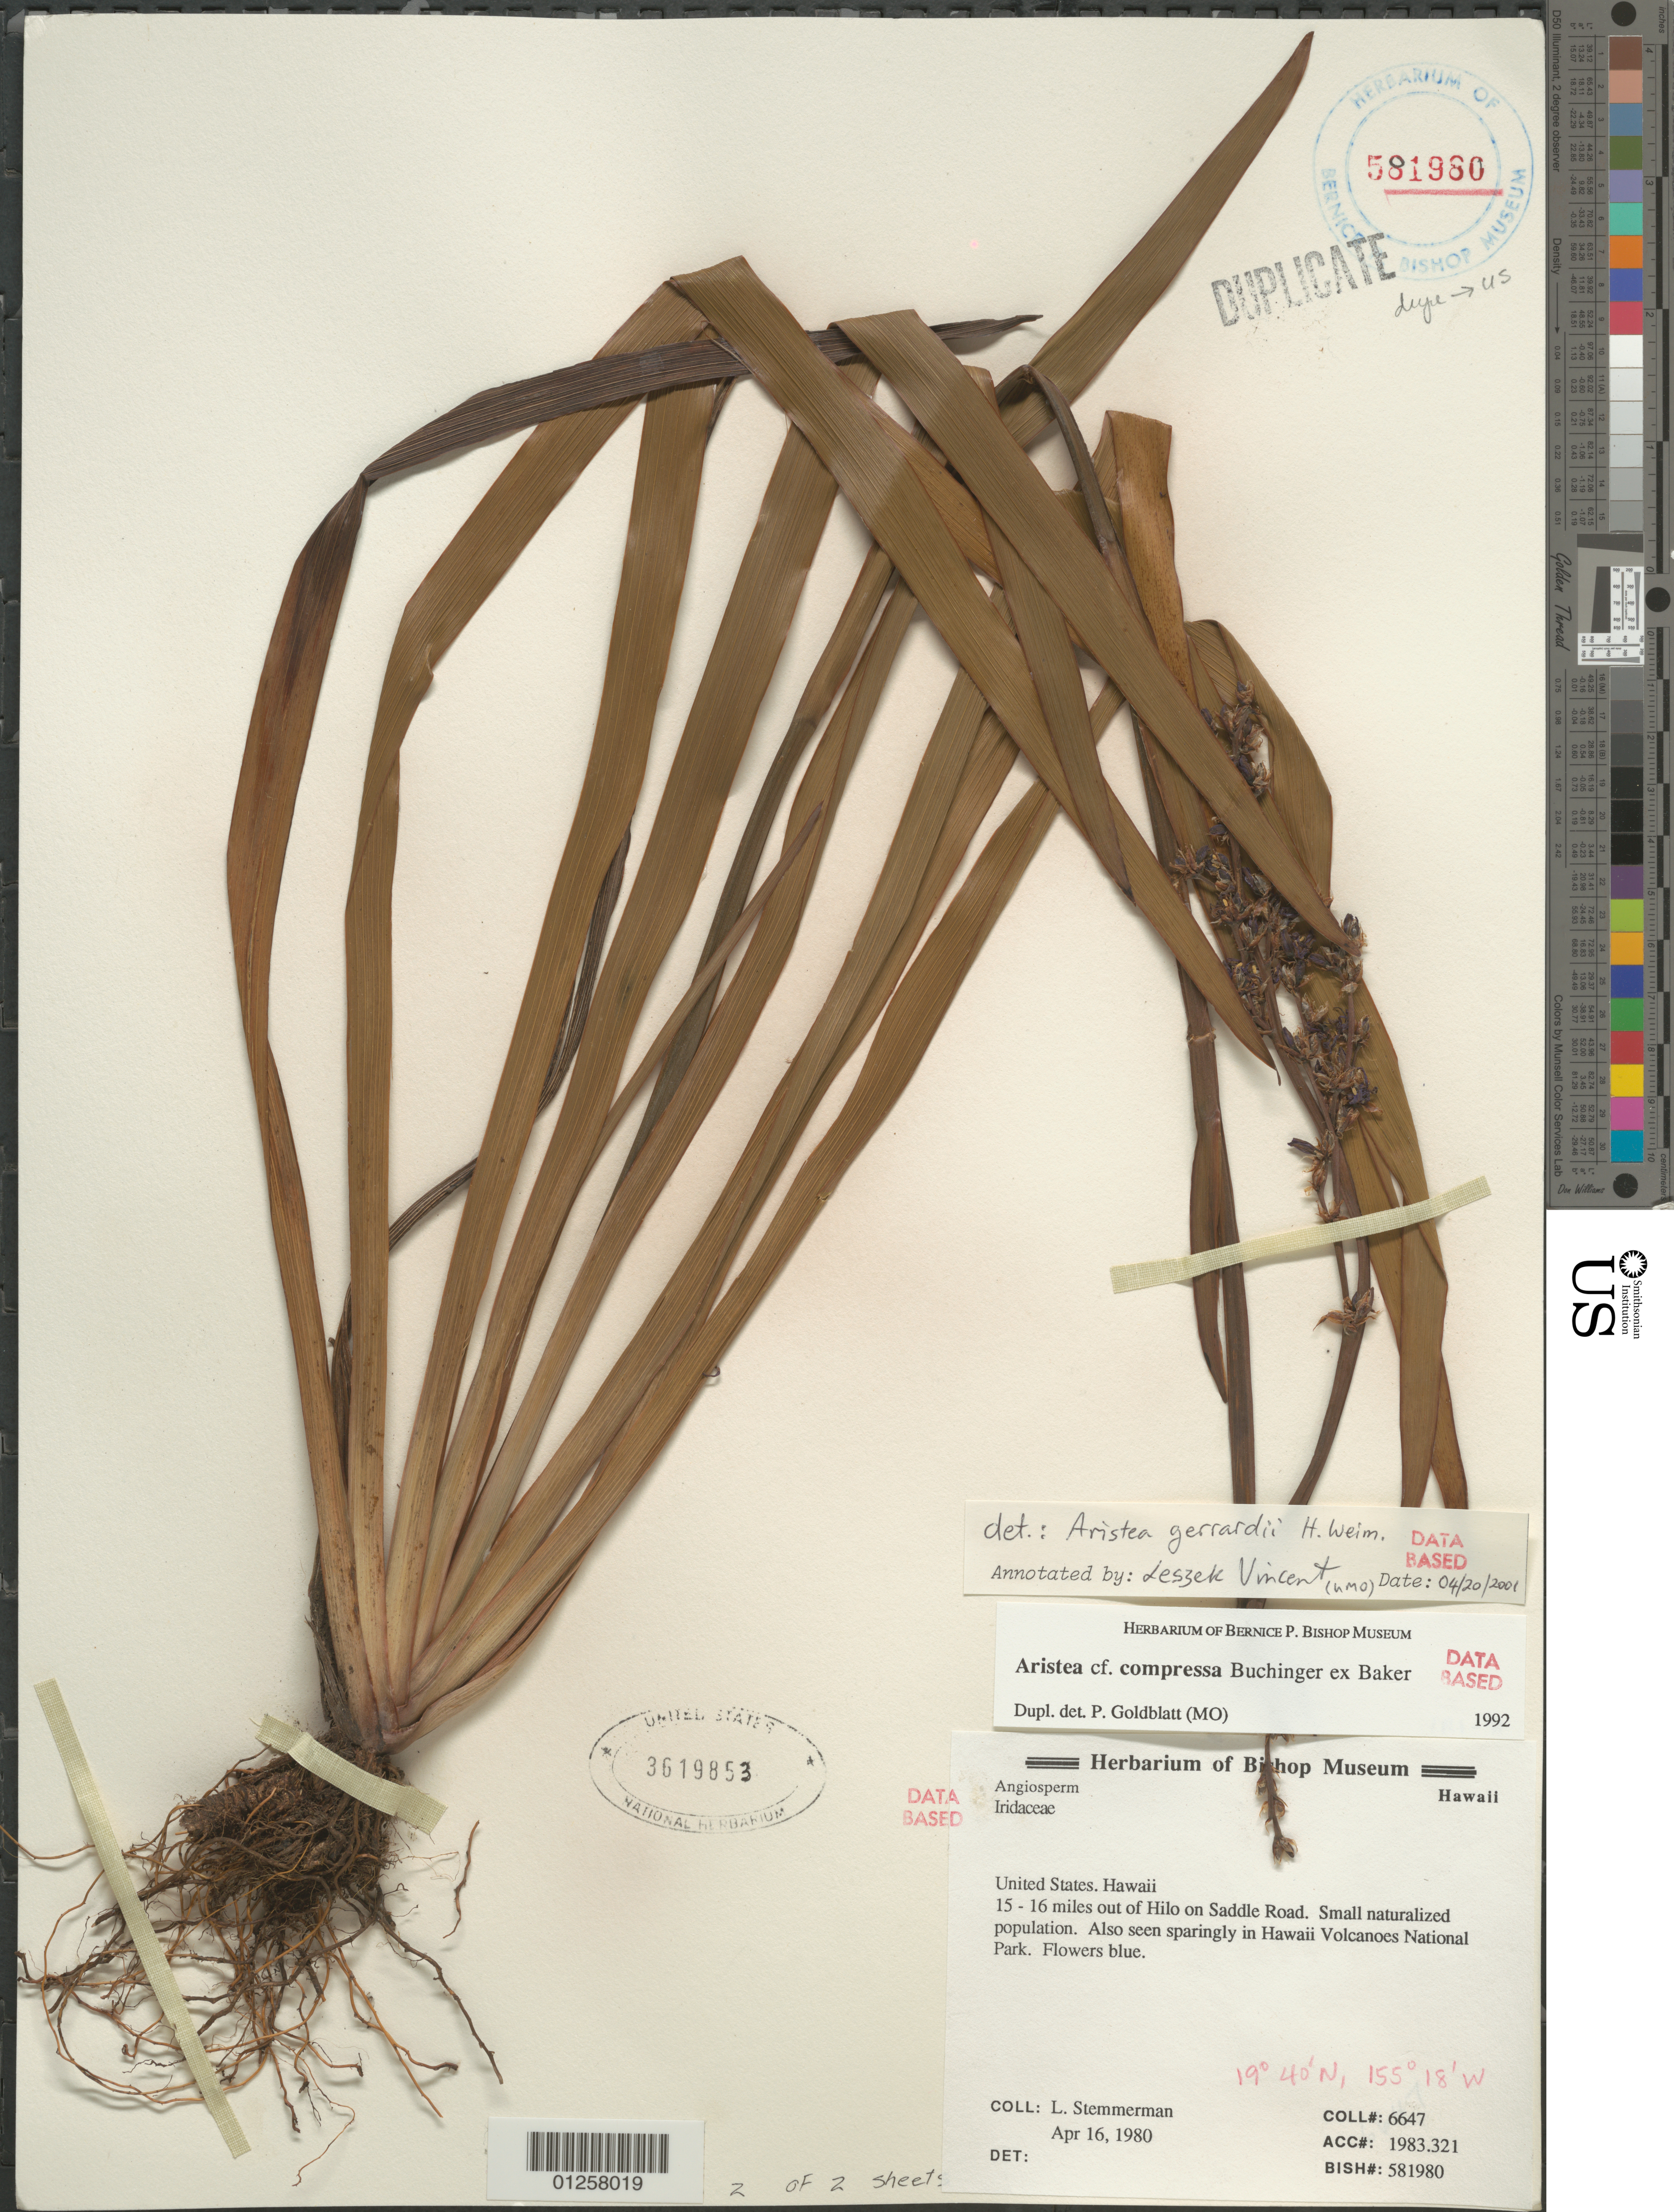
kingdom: Plantae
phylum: Tracheophyta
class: Liliopsida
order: Asparagales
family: Iridaceae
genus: Aristea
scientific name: Aristea gerrardii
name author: Weim.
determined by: Vincent, L.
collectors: L. Stemmerman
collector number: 6647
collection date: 1980-04-16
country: United States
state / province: Hawaii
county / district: Hawaii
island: Hawaii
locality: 15-16 miles out of Hilo on Saddle Road. Also seen sparingly in Hawaii Volcanoes National Park.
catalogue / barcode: US 3619853